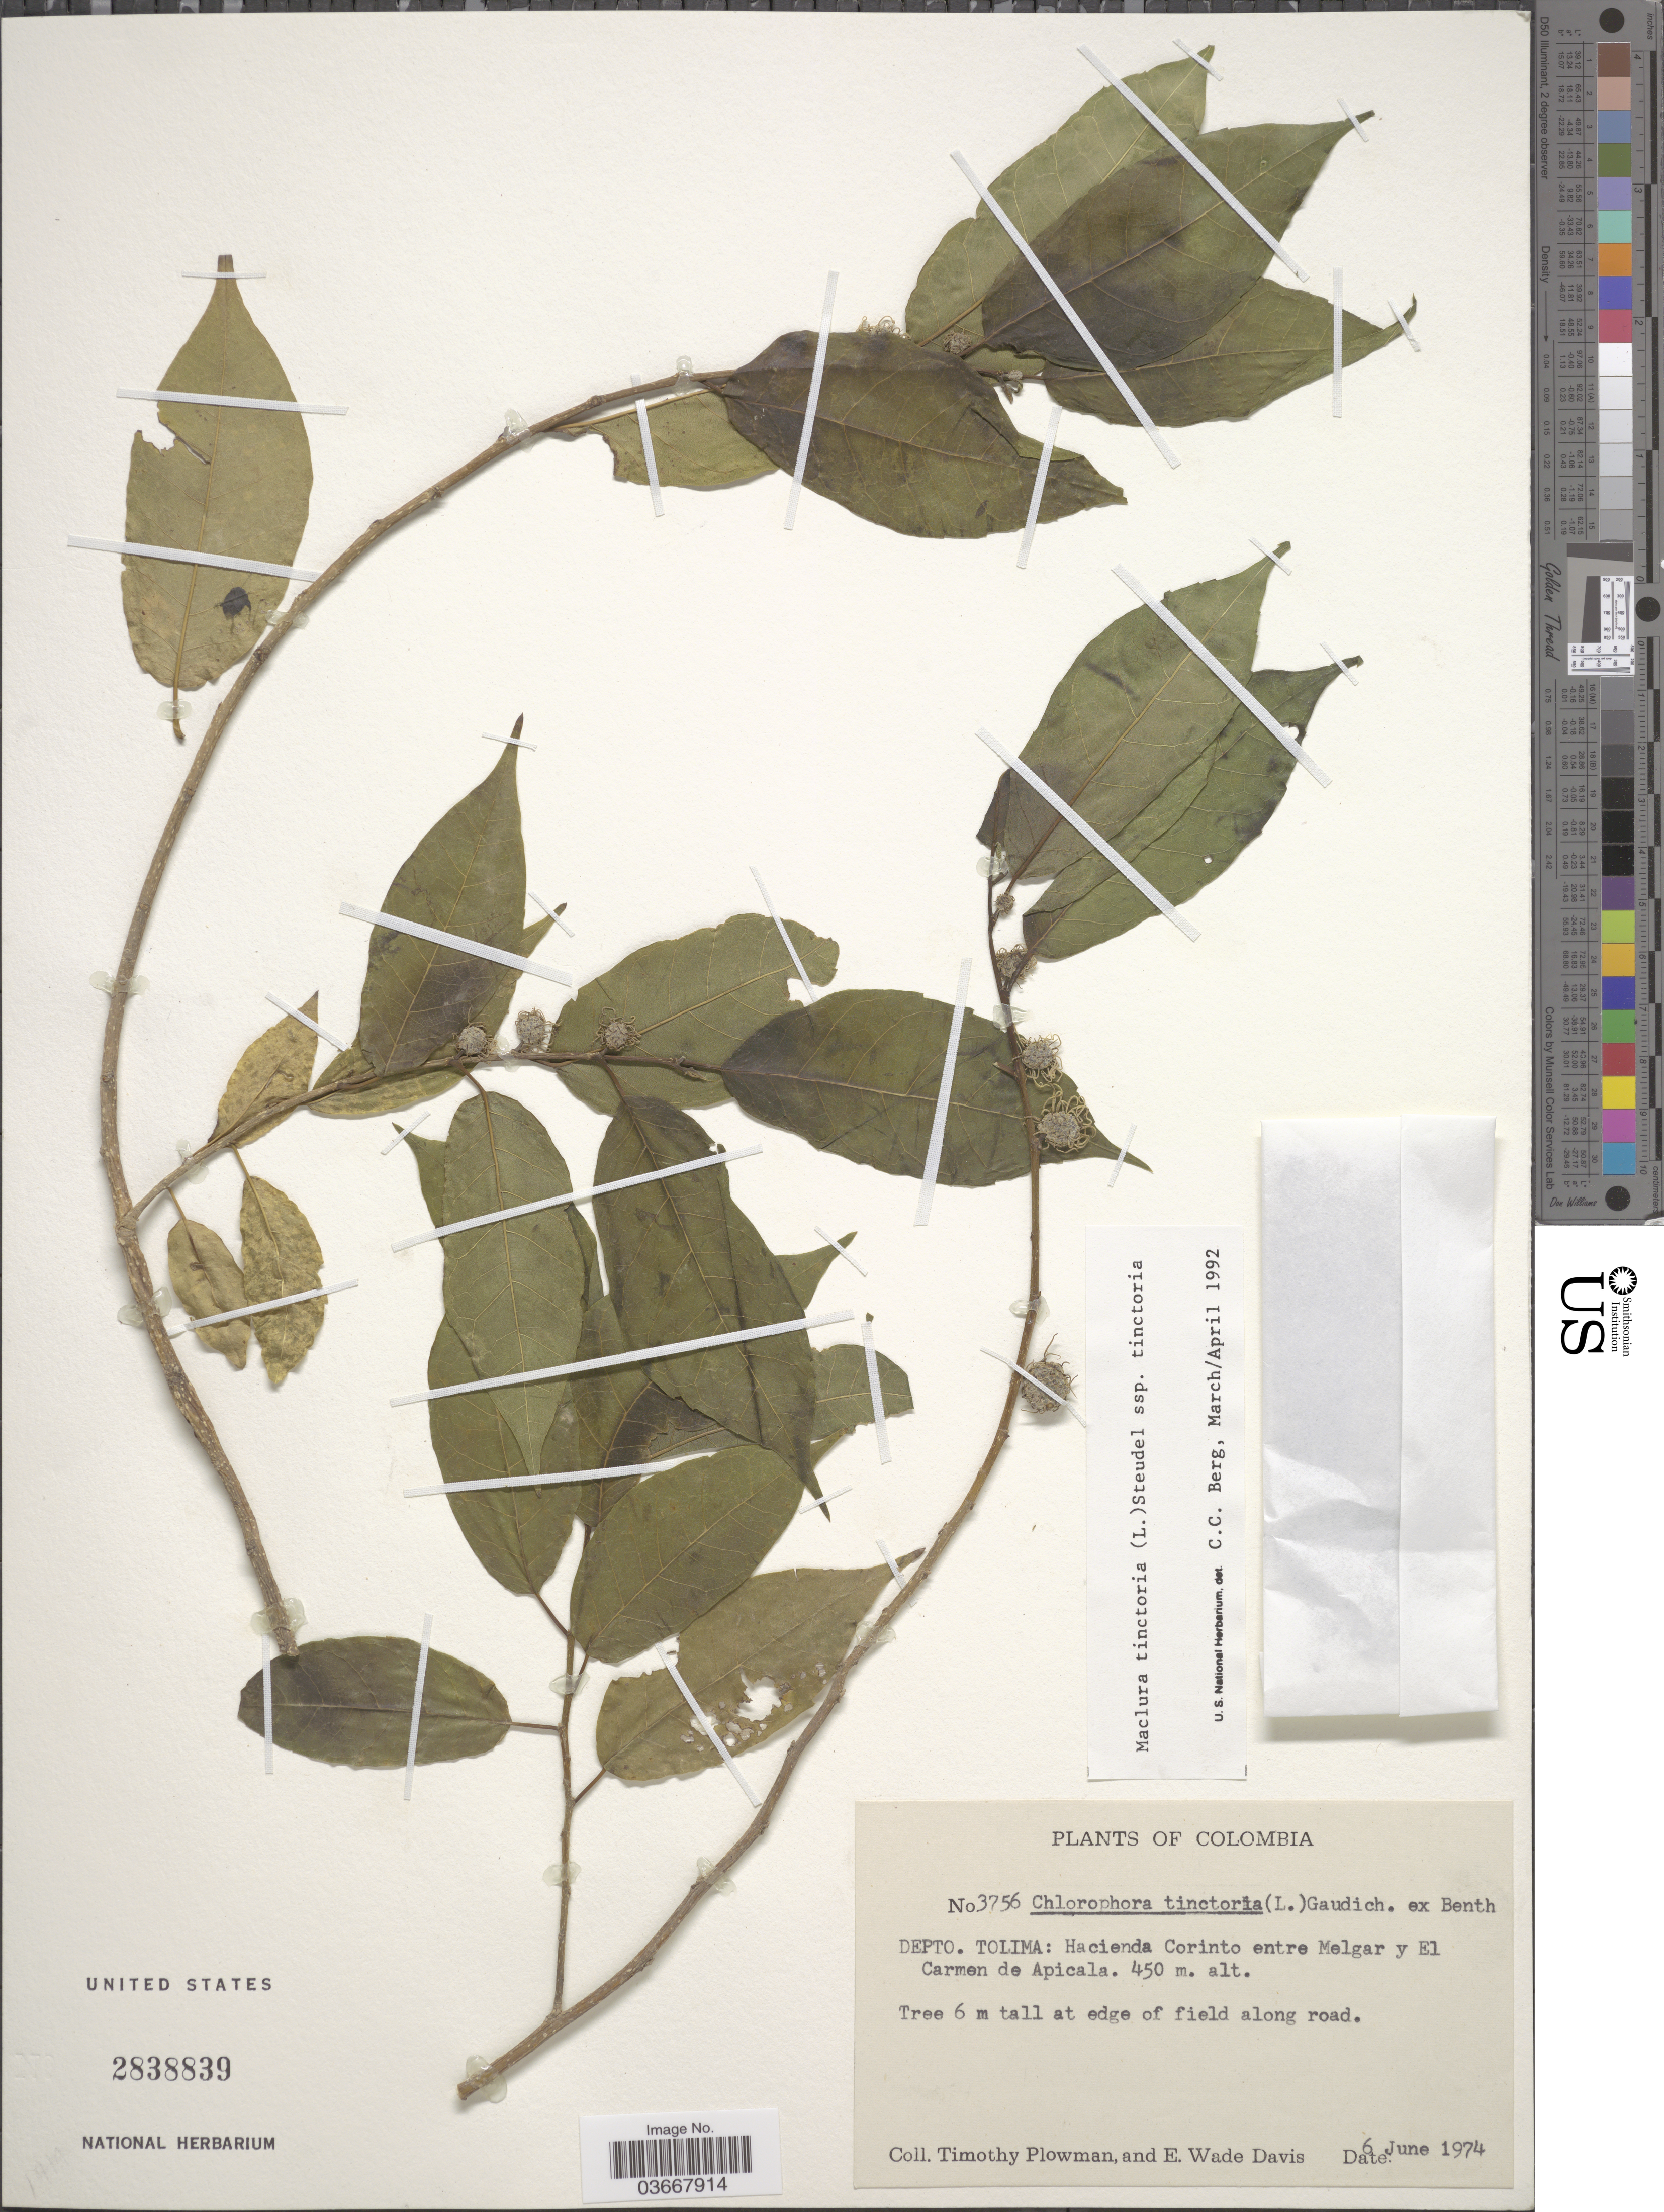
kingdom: Plantae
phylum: Tracheophyta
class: Magnoliopsida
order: Rosales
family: Moraceae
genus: Maclura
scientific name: Maclura tinctoria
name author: (L.) D. Don ex Steud.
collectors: T. Plowman & E. W. Davis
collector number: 3756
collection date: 1974-06-06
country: Colombia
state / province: Tolima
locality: Depto. Tolima: Hacienda Corinto entre Melgar y El Carmen de Apicala.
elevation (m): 450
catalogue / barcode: US 2838839